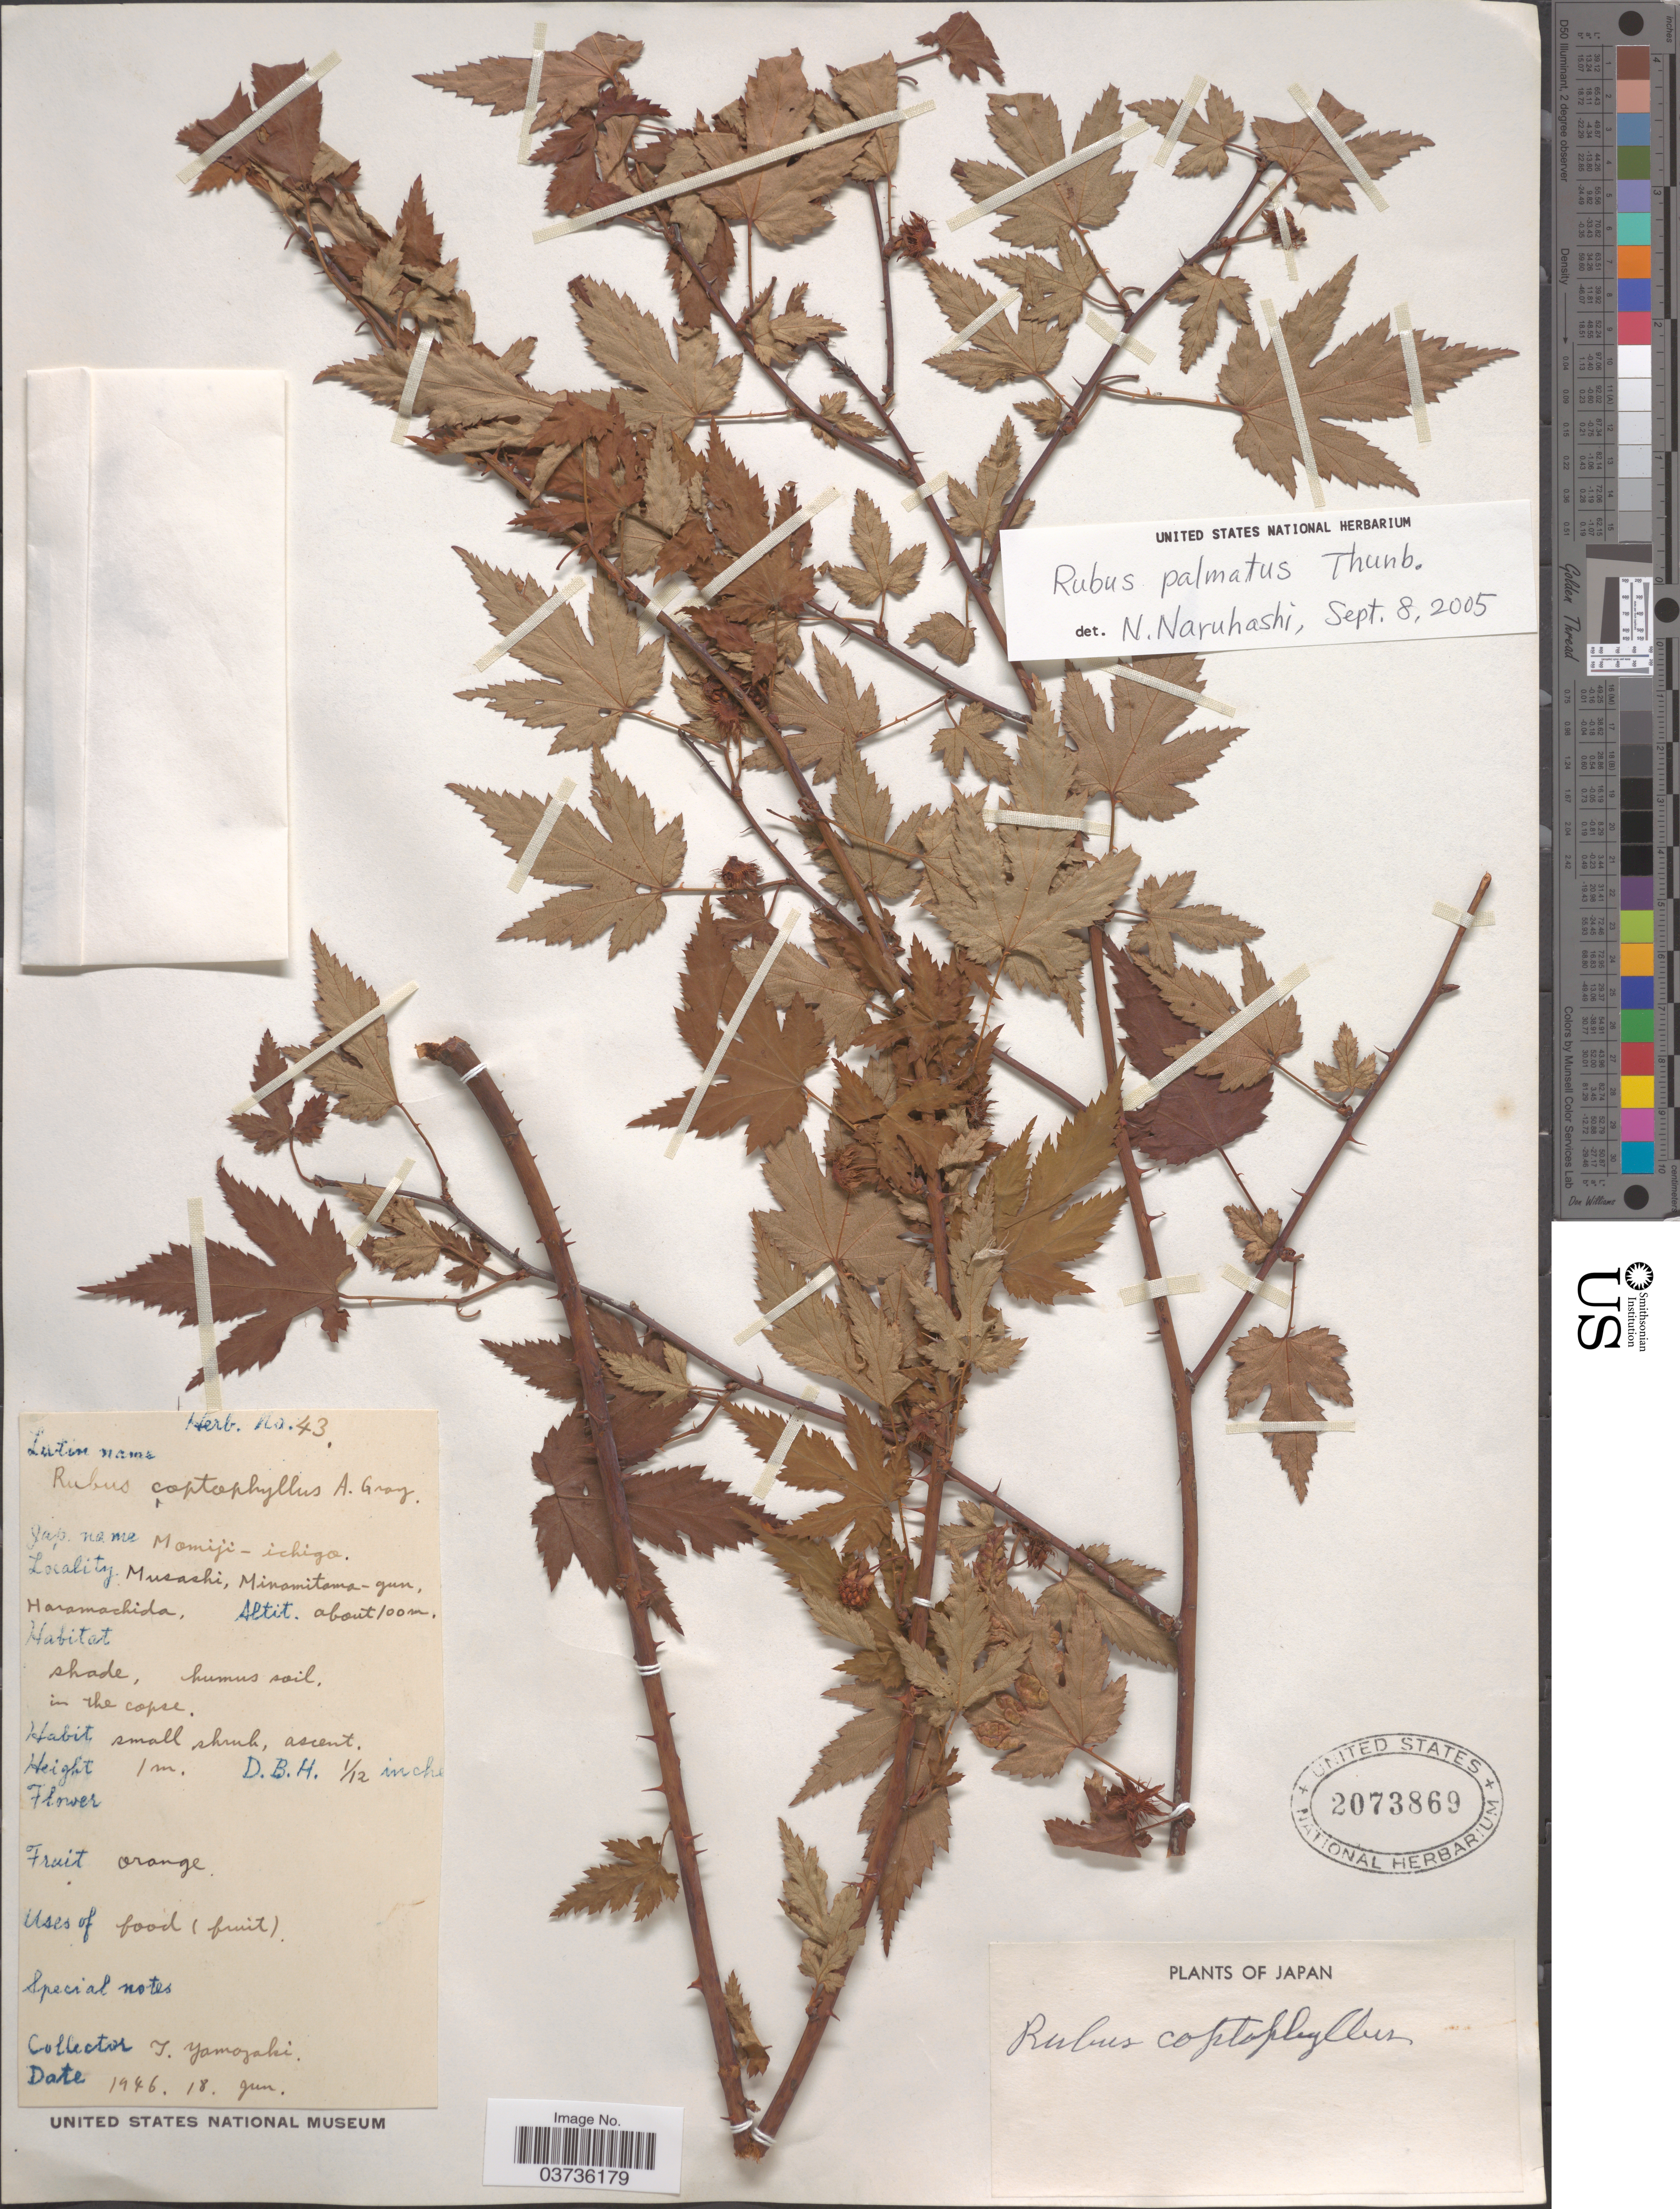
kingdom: Plantae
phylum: Tracheophyta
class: Magnoliopsida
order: Rosales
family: Rosaceae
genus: Rubus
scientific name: Rubus palmatus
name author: Thunb.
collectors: T. Yamazaki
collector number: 43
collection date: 1946-06-18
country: Japan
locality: Musashi, Minamitama-gun, Haramachida.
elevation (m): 100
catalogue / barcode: US 2073869